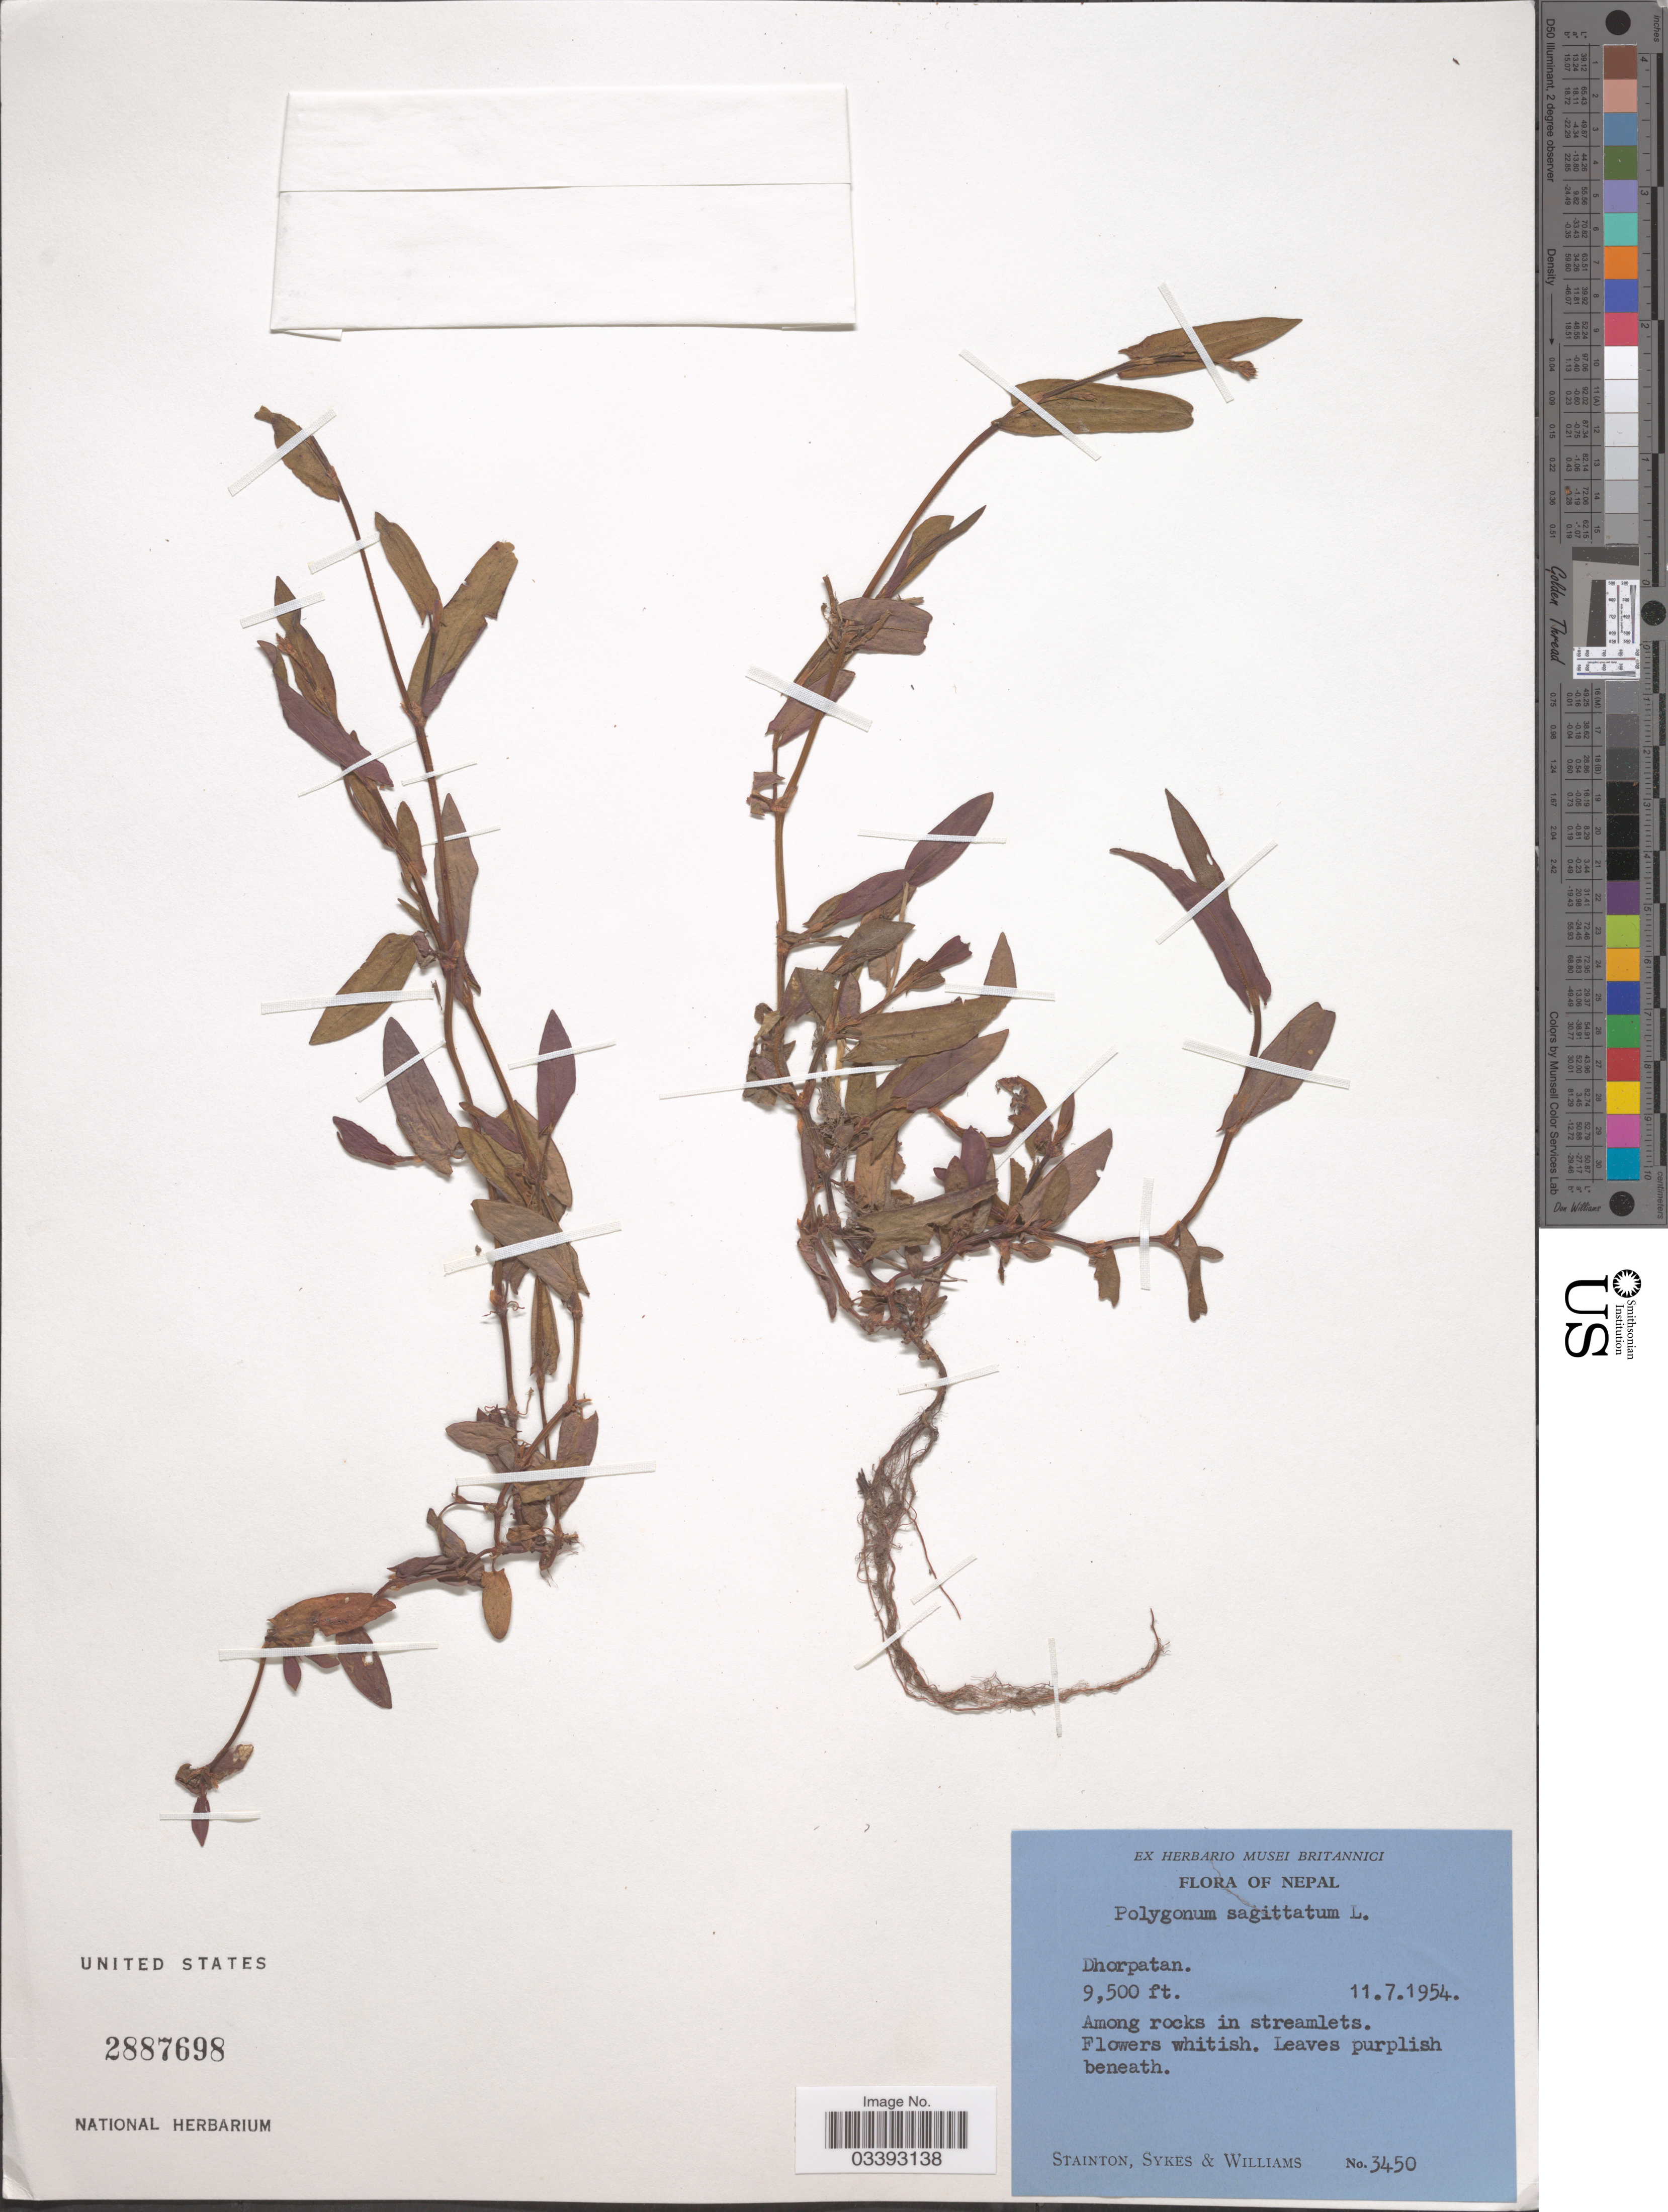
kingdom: Plantae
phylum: Tracheophyta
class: Magnoliopsida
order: Caryophyllales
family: Polygonaceae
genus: Polygonum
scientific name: Polygonum sagittatum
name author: L.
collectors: -. Stainton, Sykes, -- & -- Williams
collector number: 3450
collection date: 1954-07-11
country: Nepal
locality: Dhorpatan.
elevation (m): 2896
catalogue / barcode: US 2887698